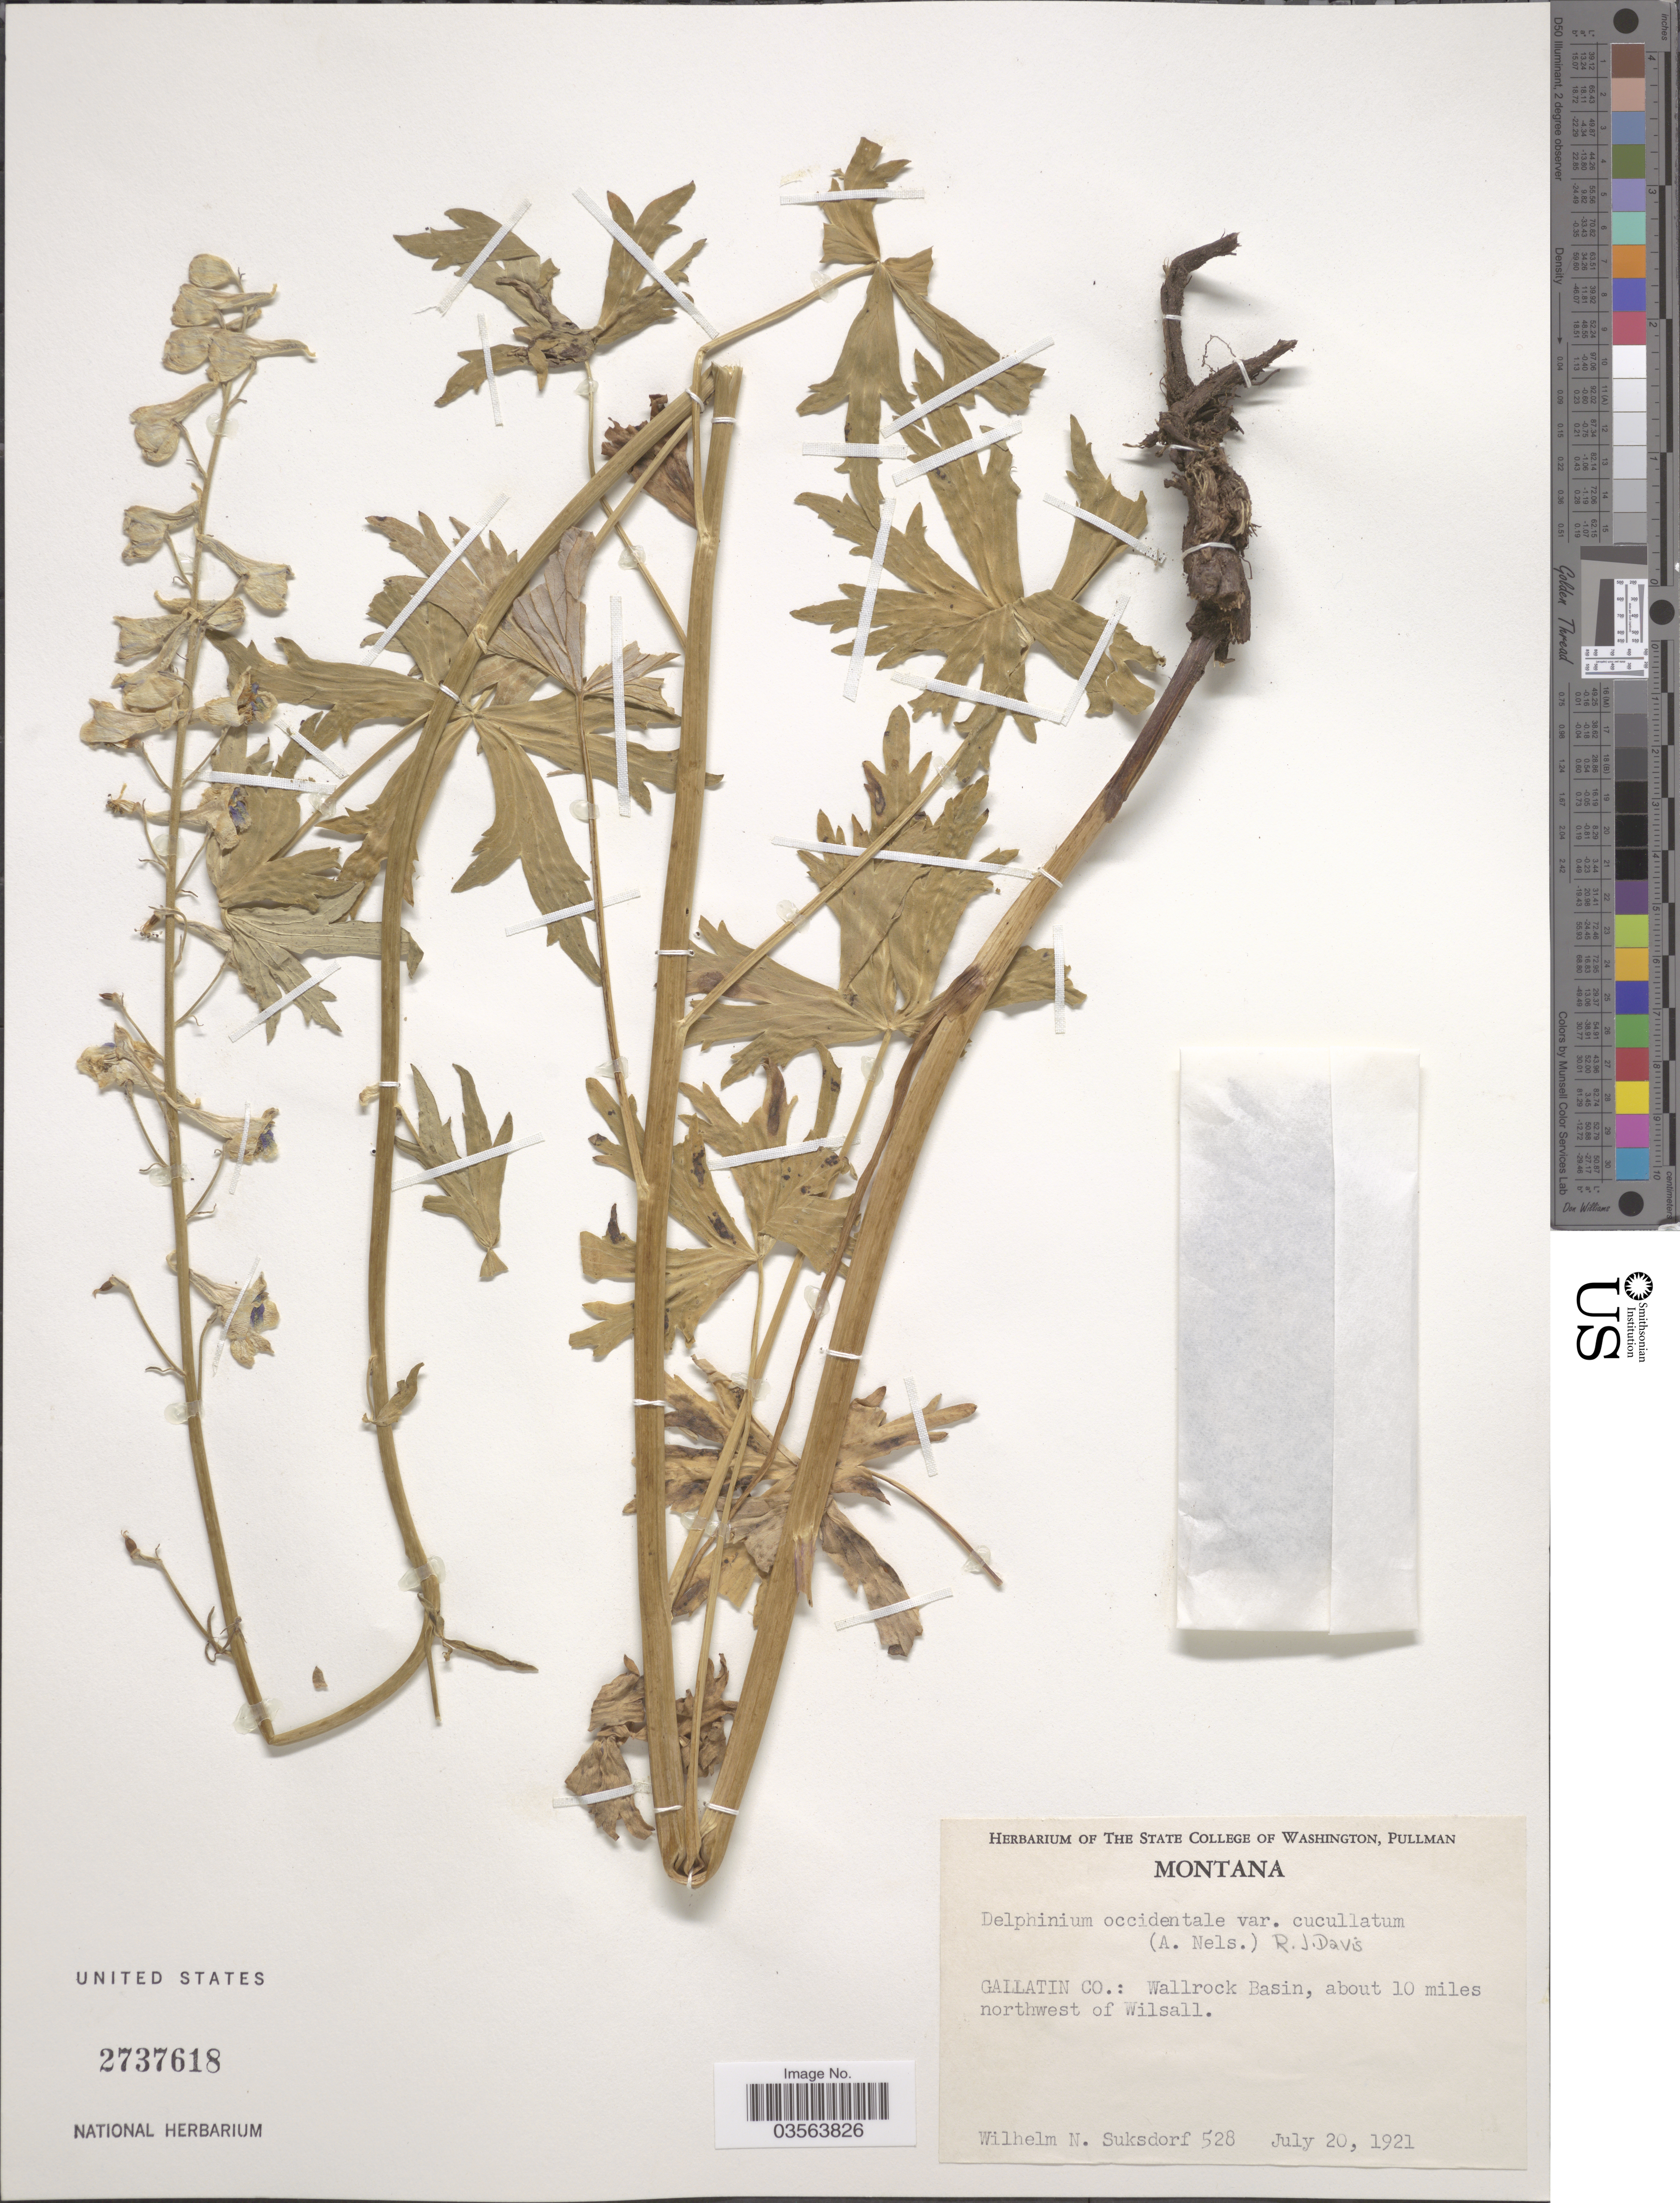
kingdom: Plantae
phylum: Tracheophyta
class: Magnoliopsida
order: Ranunculales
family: Ranunculaceae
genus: Delphinium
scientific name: Delphinium occidentale var. cucullatum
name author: (A. Nelson) R.J. Davis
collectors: W. N. Suksdorf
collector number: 528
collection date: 1921-07-20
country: United States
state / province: Montana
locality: Gallatin Co.: Wallrock Basin, about 10 miles northwest of Wilsall.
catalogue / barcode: US 2737618